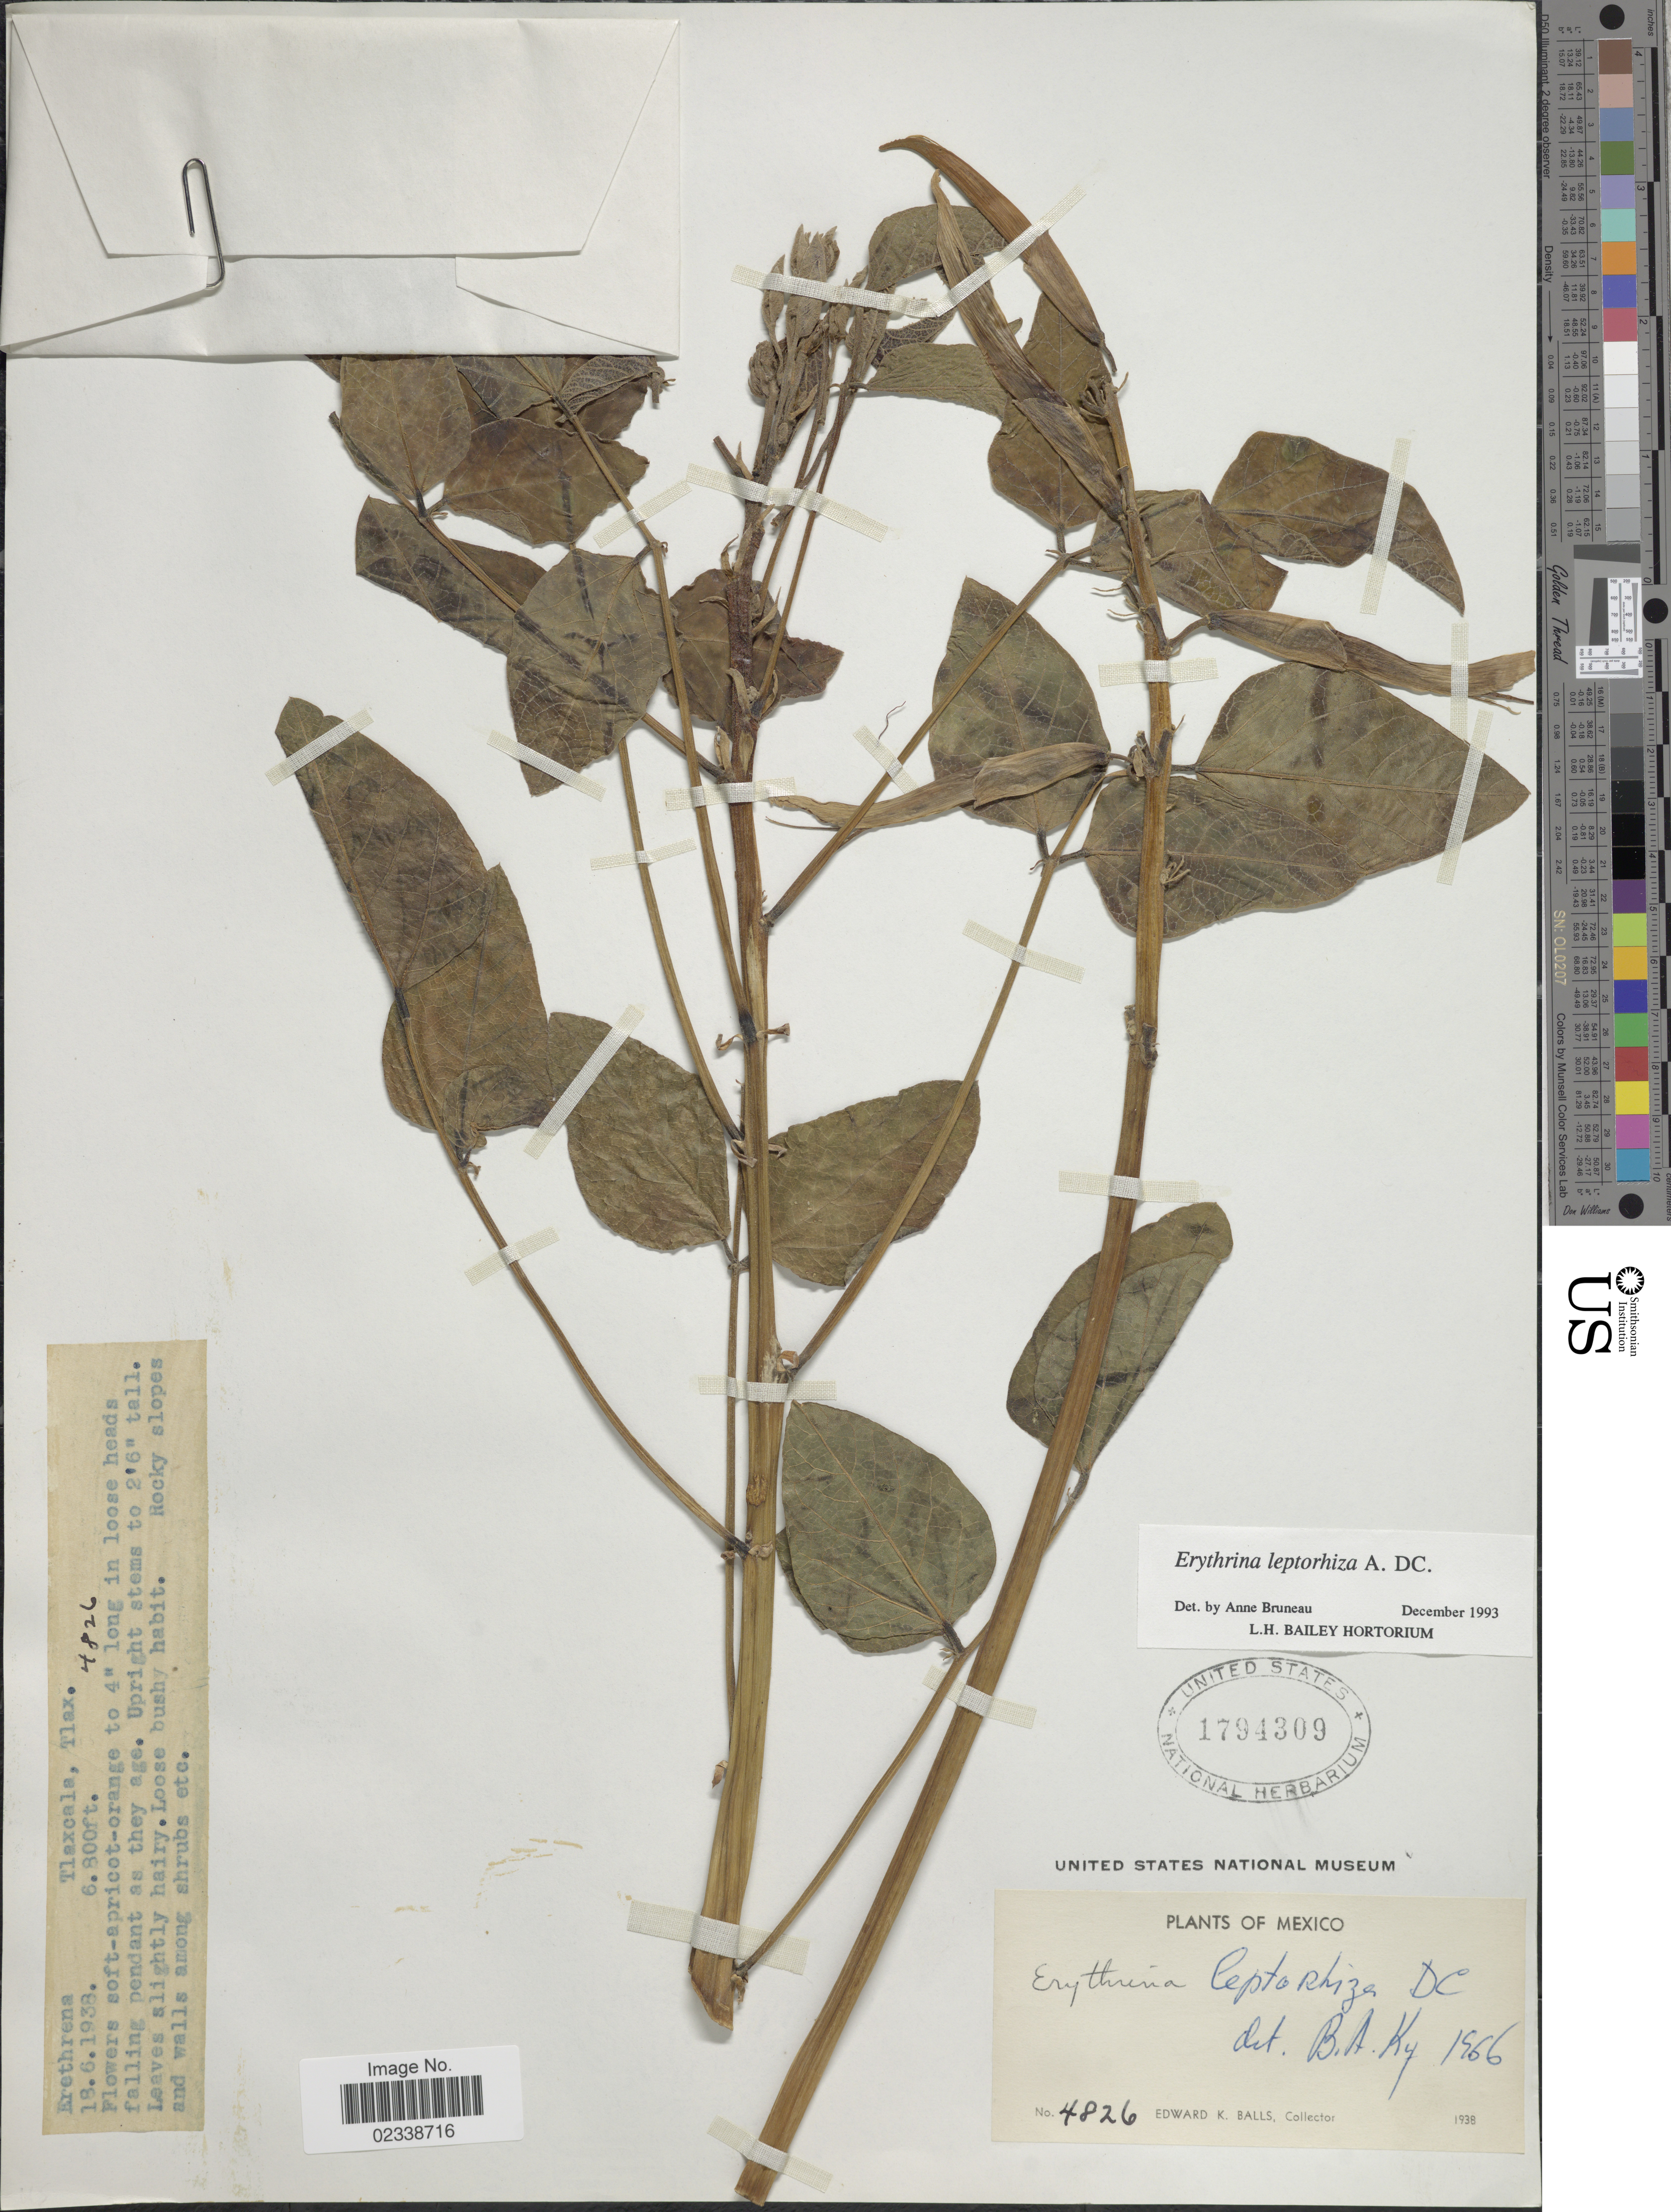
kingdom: Plantae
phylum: Tracheophyta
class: Magnoliopsida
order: Fabales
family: Fabaceae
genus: Erythrina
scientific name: Erythrina leptorhiza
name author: Moc. & Sessé ex DC.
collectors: E. K. Balls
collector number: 4826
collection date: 1938-06-18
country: Mexico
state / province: Tlaxcala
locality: Tlaxcala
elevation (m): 2073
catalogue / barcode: US 1794309